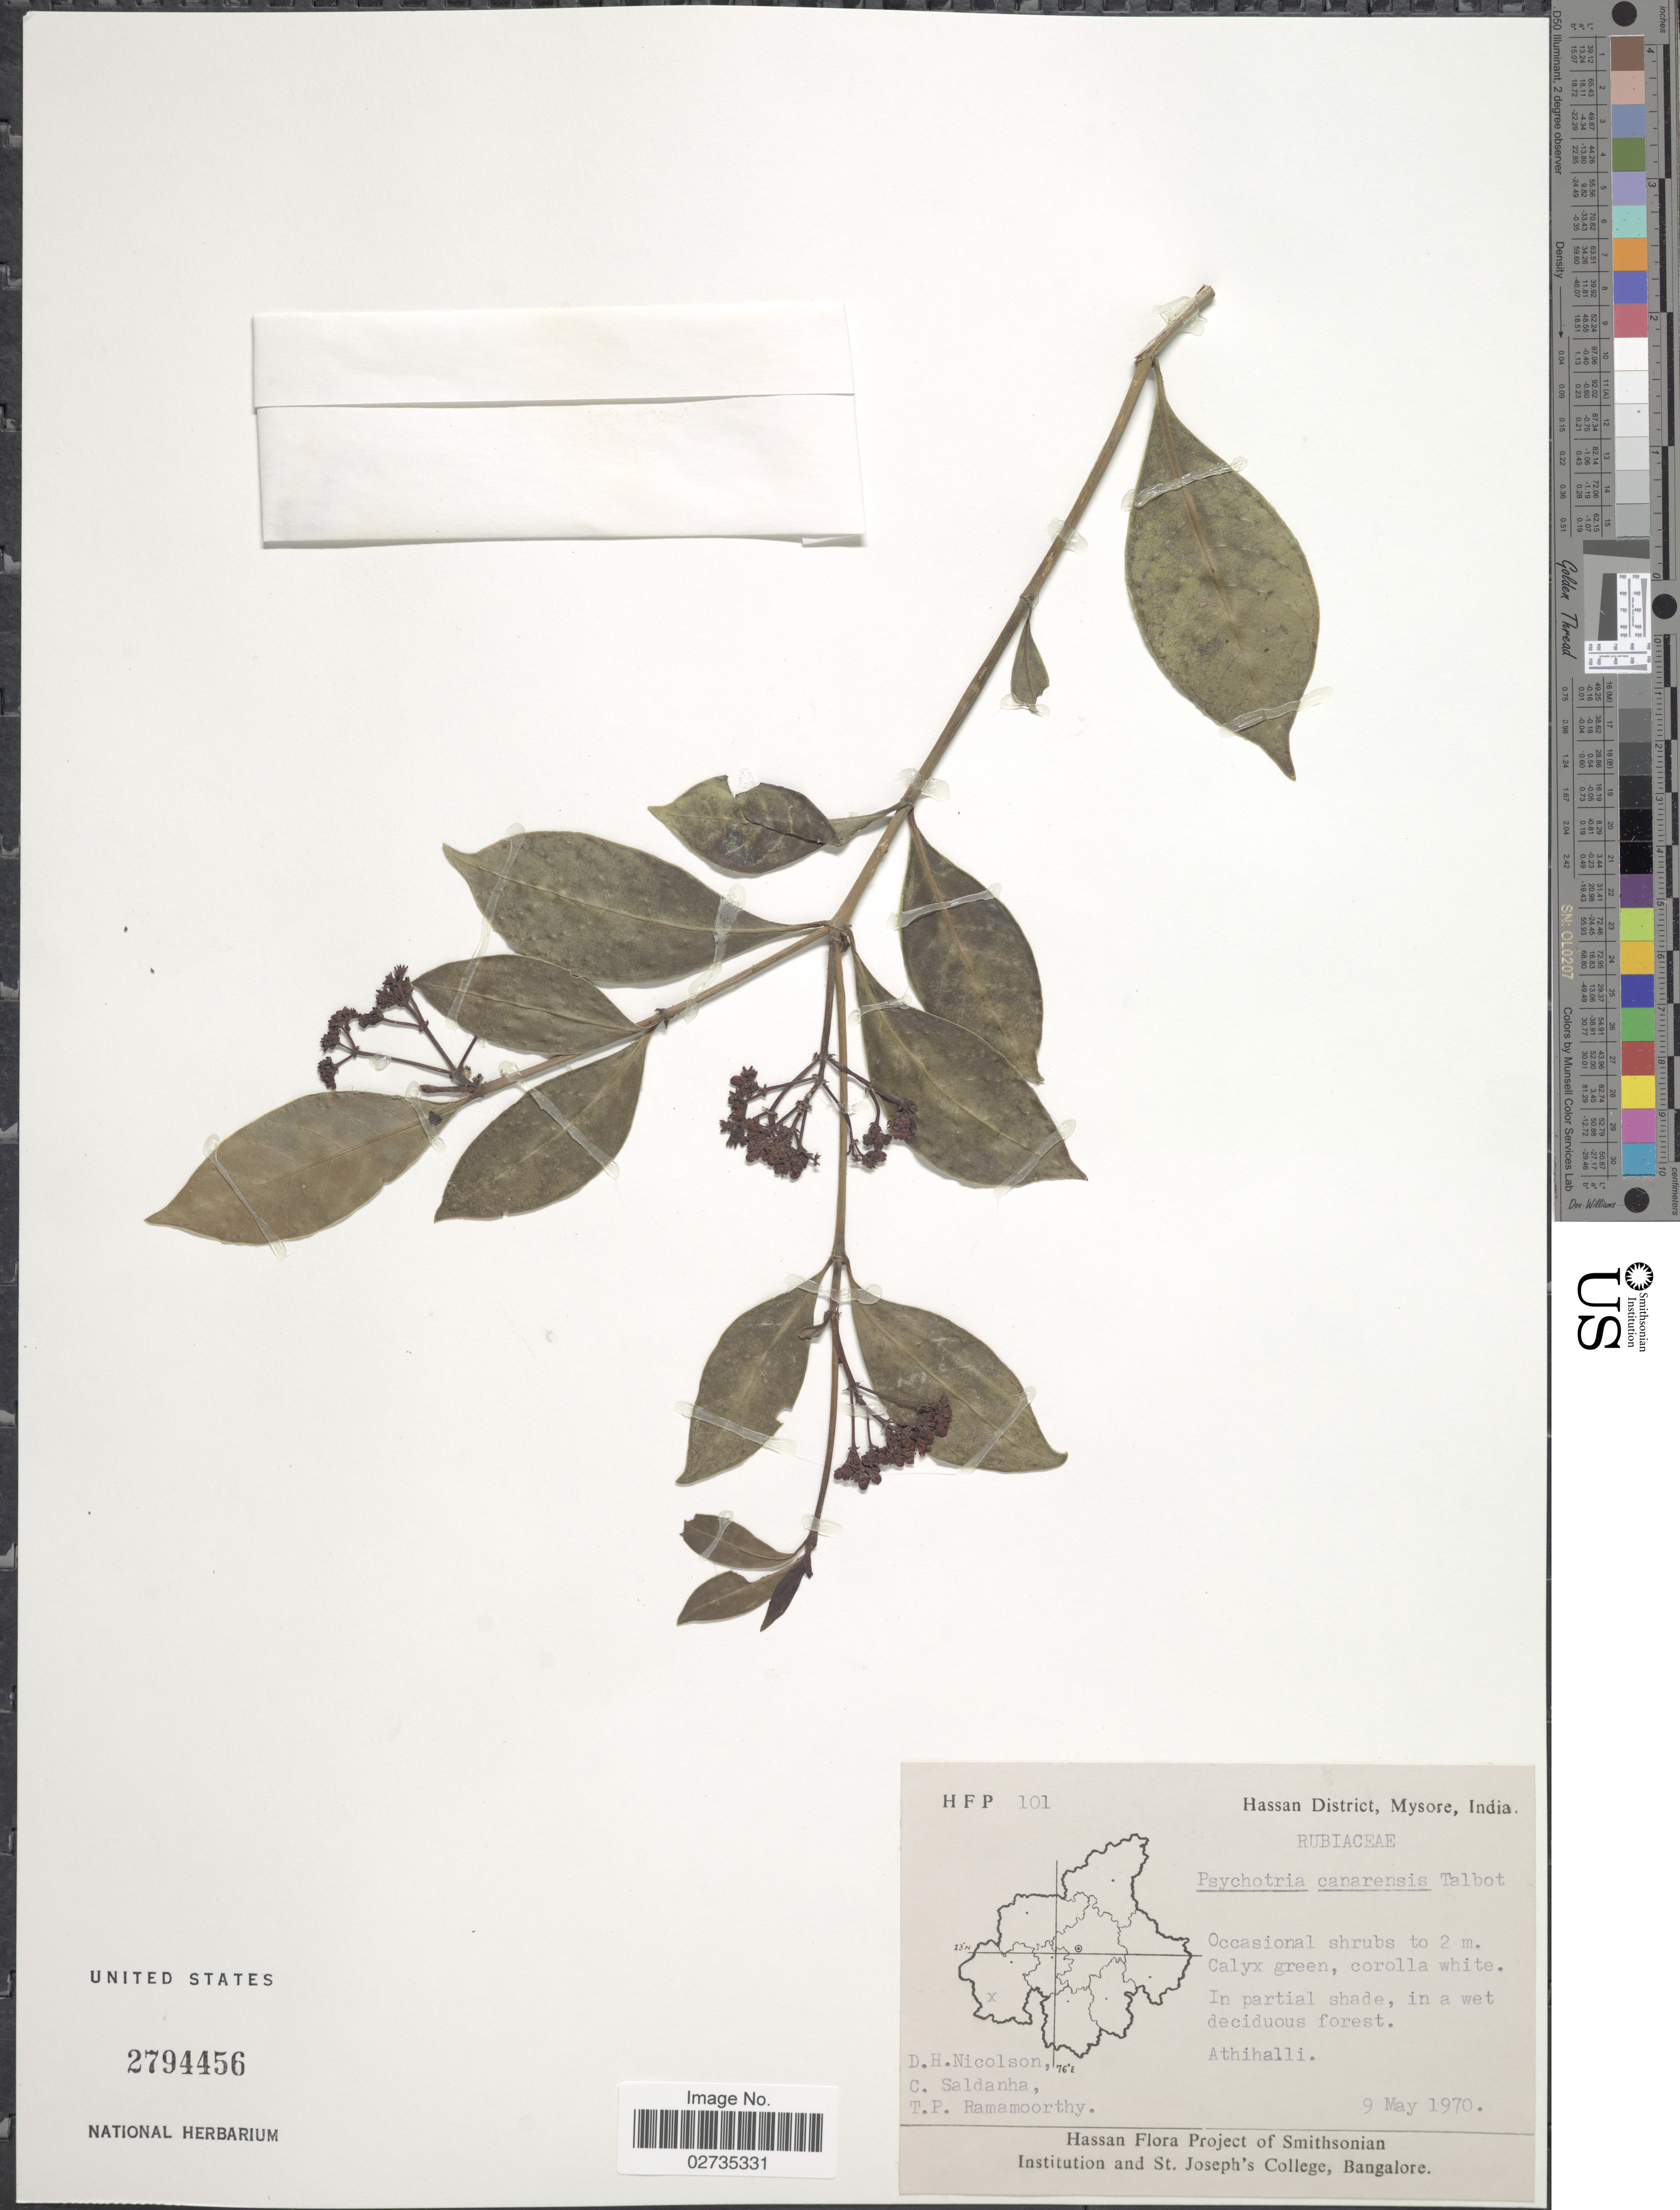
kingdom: Plantae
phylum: Tracheophyta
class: Magnoliopsida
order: Gentianales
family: Rubiaceae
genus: Psychotria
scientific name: Psychotria canarensis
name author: Talbot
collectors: D. H. Nicolson, C. Saldanha & T. P. Ramamoorthy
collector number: HFP 101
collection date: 1970-05-09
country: India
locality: Hassan District, Mysore, India, Athihalli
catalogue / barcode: US 2794456